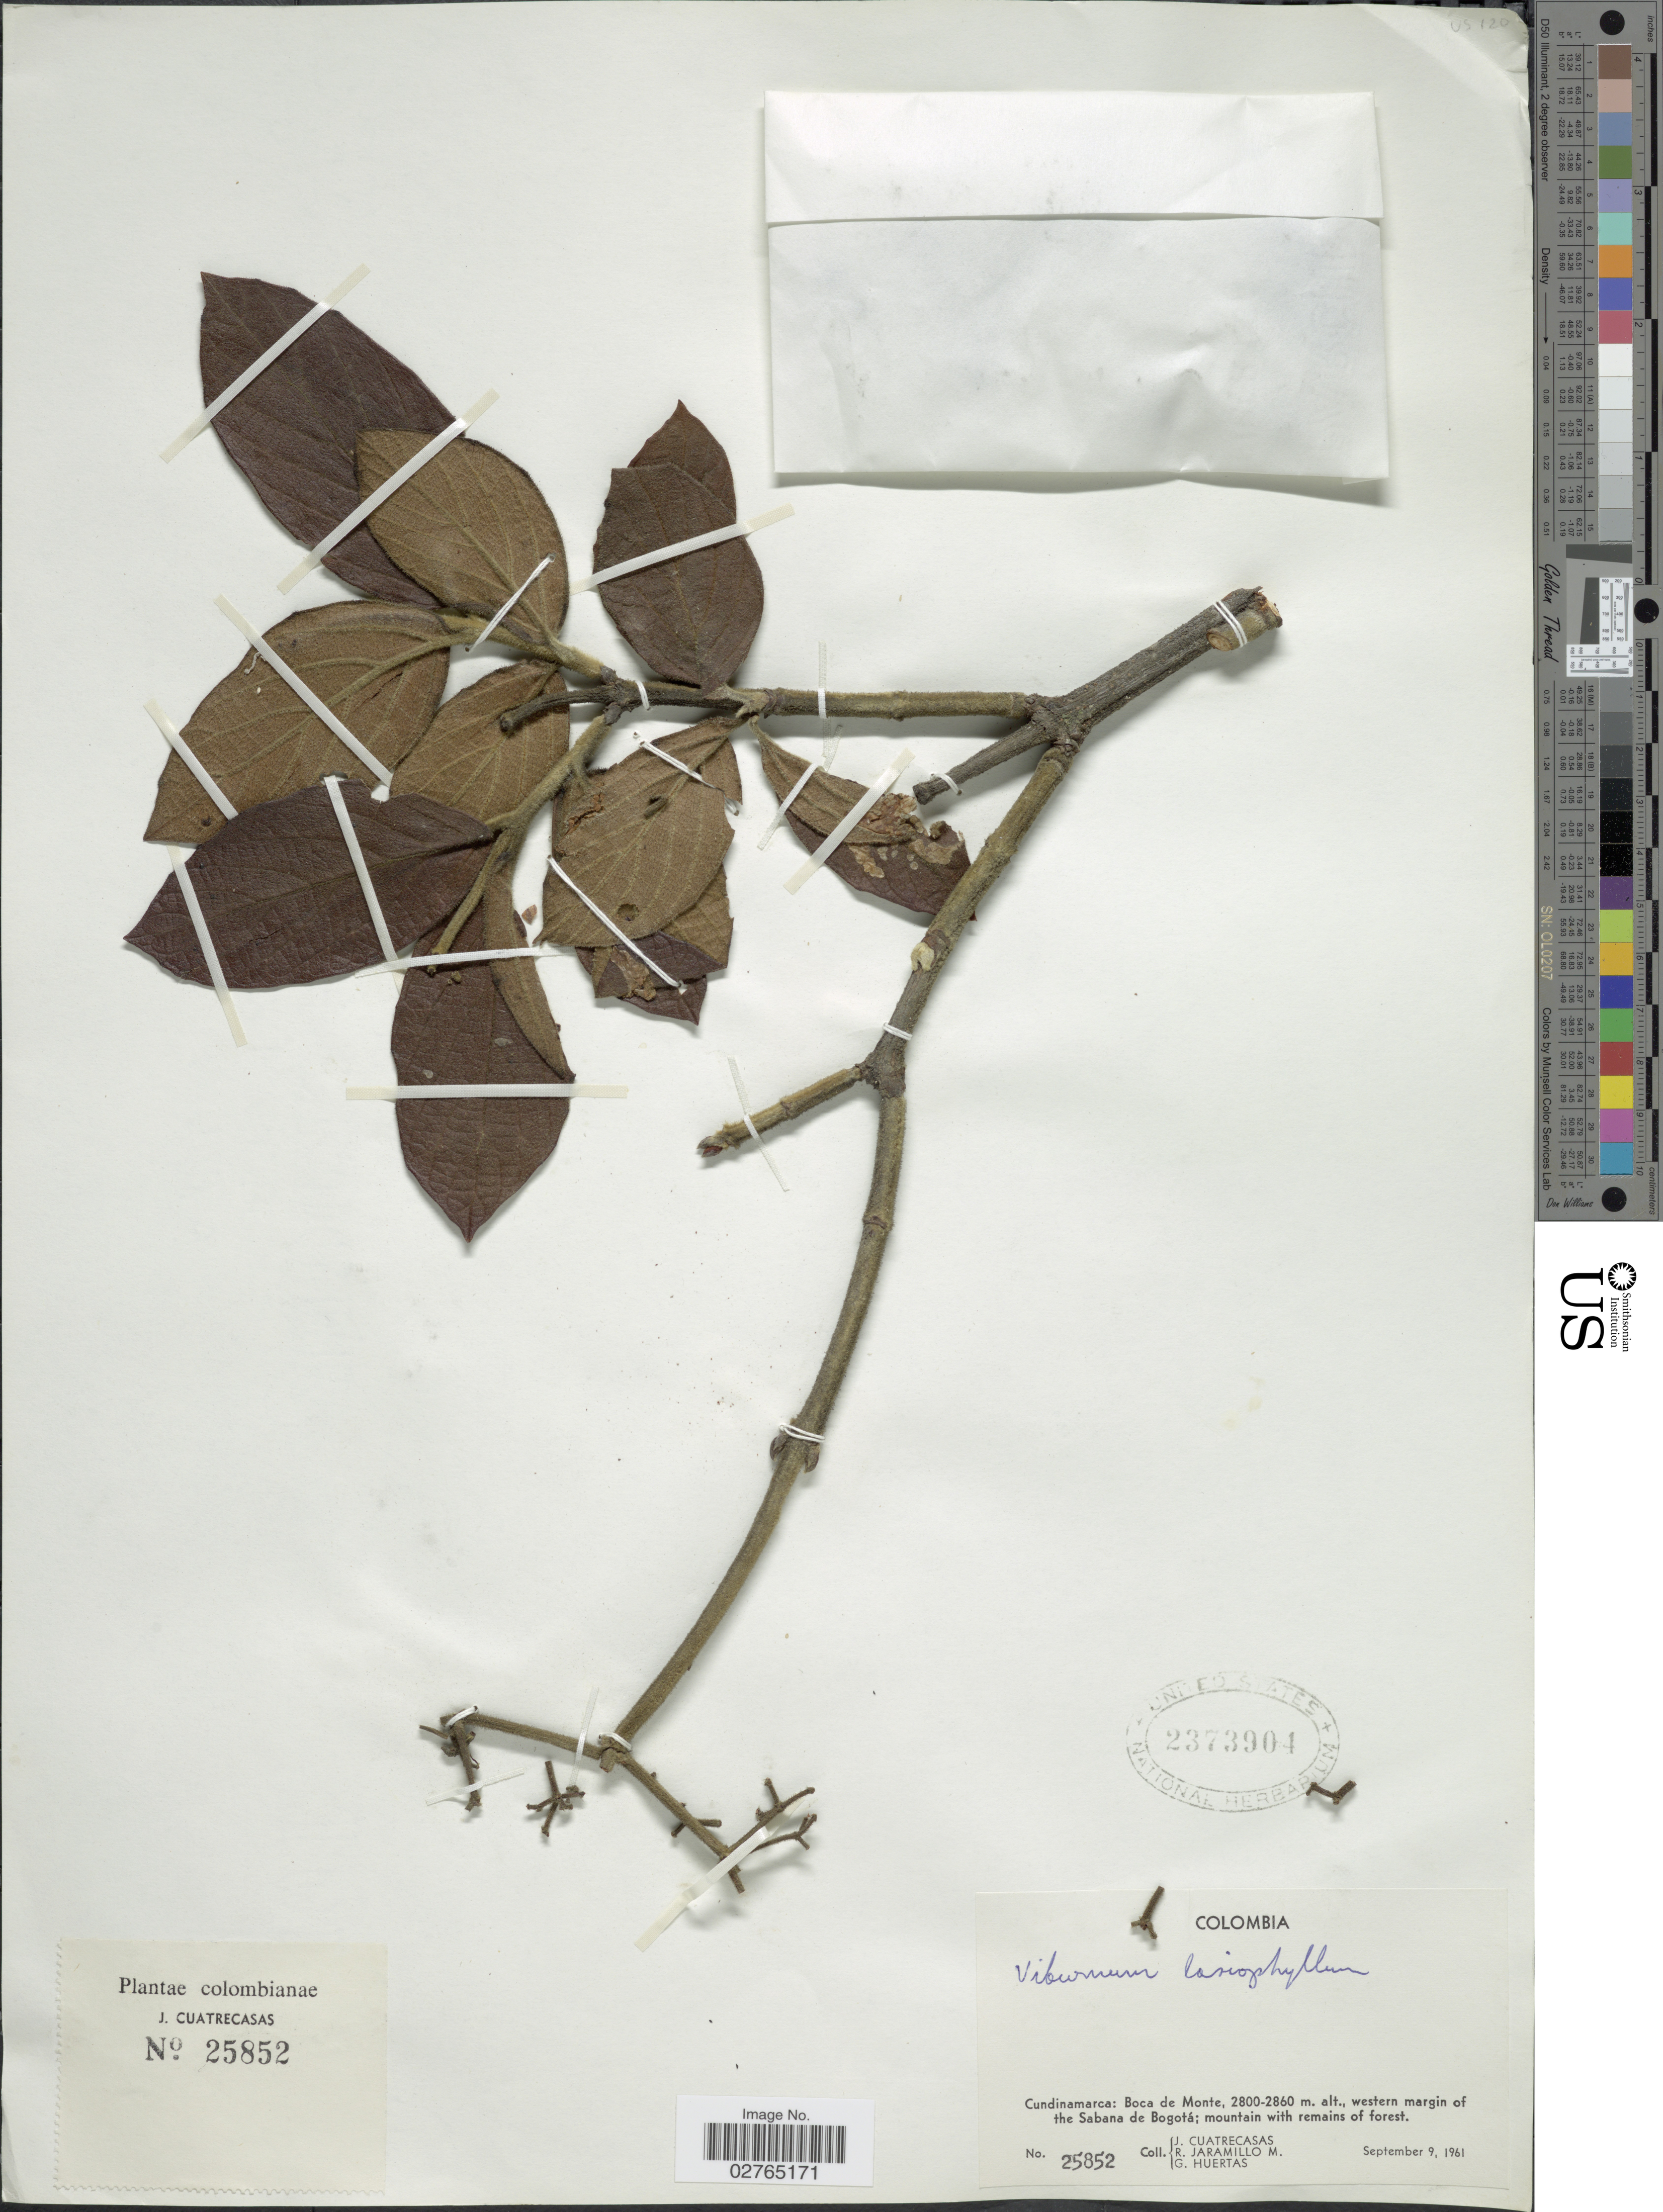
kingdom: Plantae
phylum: Tracheophyta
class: Magnoliopsida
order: Dipsacales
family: Viburnaceae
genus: Viburnum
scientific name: Viburnum lasiophyllum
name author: Benth.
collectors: J. Cuatrecasas, R. Jaramillo M. & G. Huertas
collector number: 25852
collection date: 1961-09-09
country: Colombia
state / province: Cundinamarca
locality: Boca de Monte, western margin of the Sabana de Bogotá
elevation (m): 2800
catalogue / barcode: US 2373904